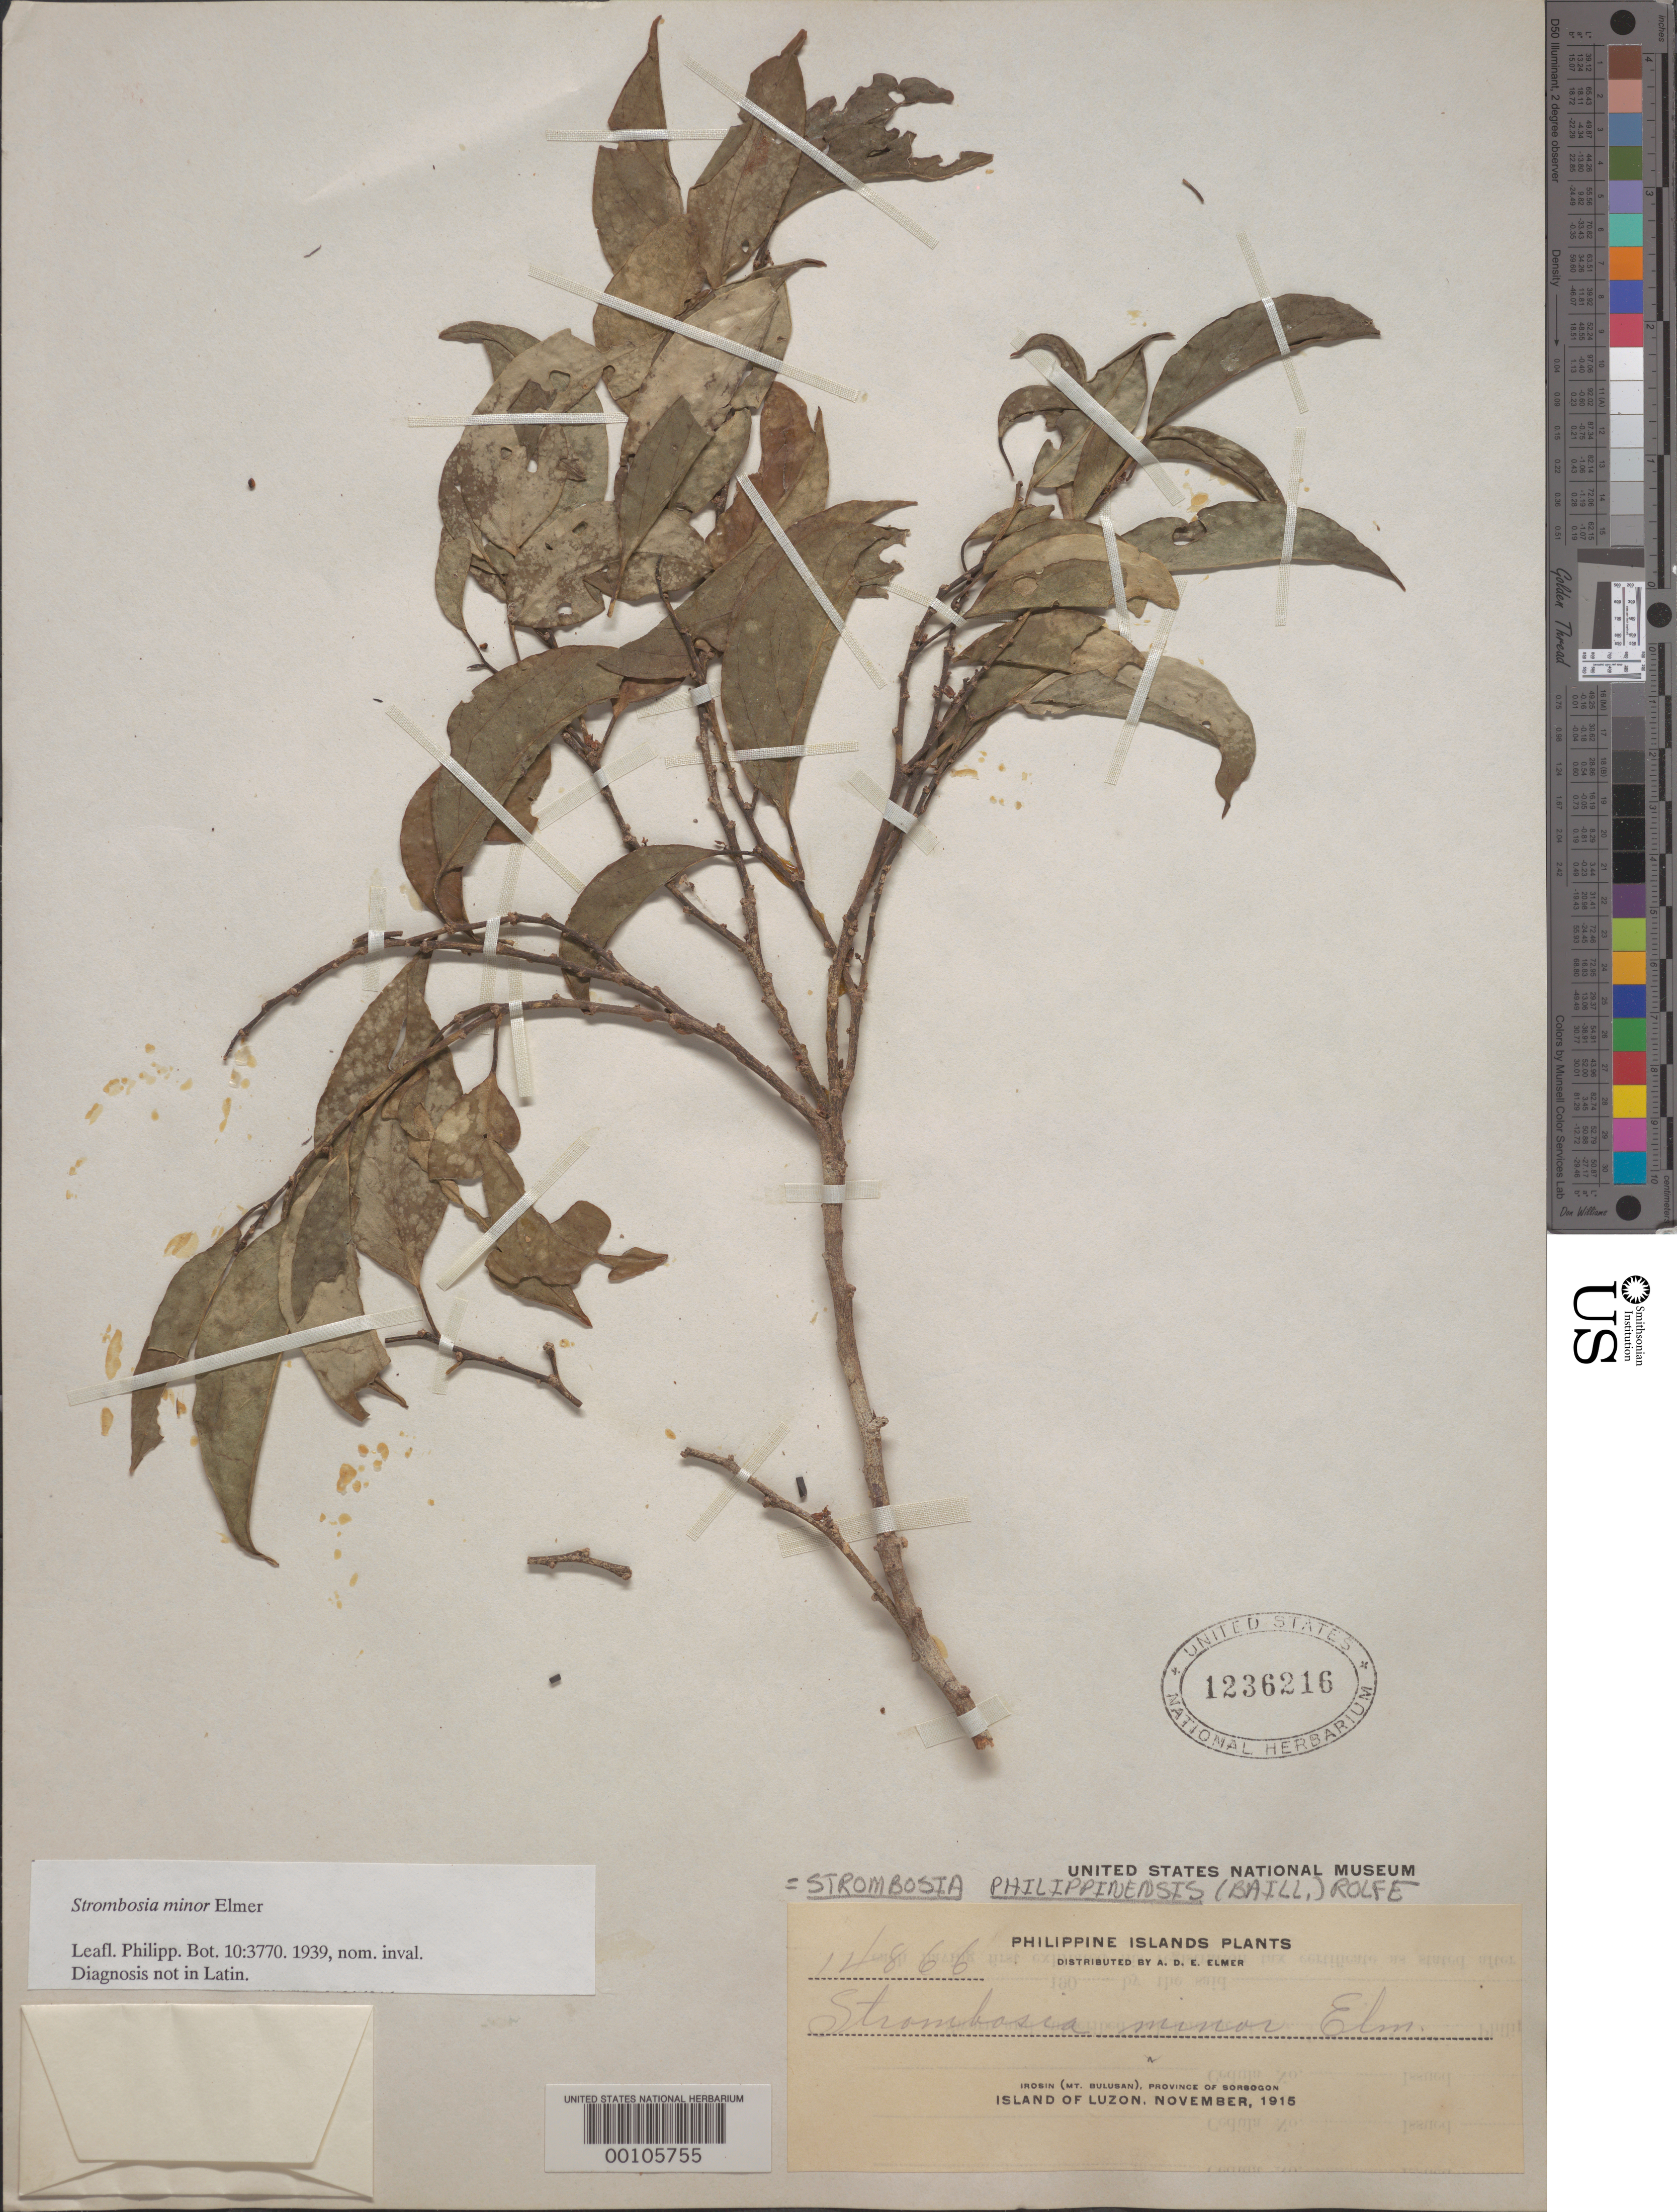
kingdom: Plantae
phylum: Tracheophyta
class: Magnoliopsida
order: Santalales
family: Strombosiaceae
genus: Strombosia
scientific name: Strombosia minor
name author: Elmer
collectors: A. D. E. Elmer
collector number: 14866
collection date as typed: Nov 1915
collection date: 1915-11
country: Philippines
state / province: Bicol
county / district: Sorsogon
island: Luzon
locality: Irosin, Mt. Bulusan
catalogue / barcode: US 1236216